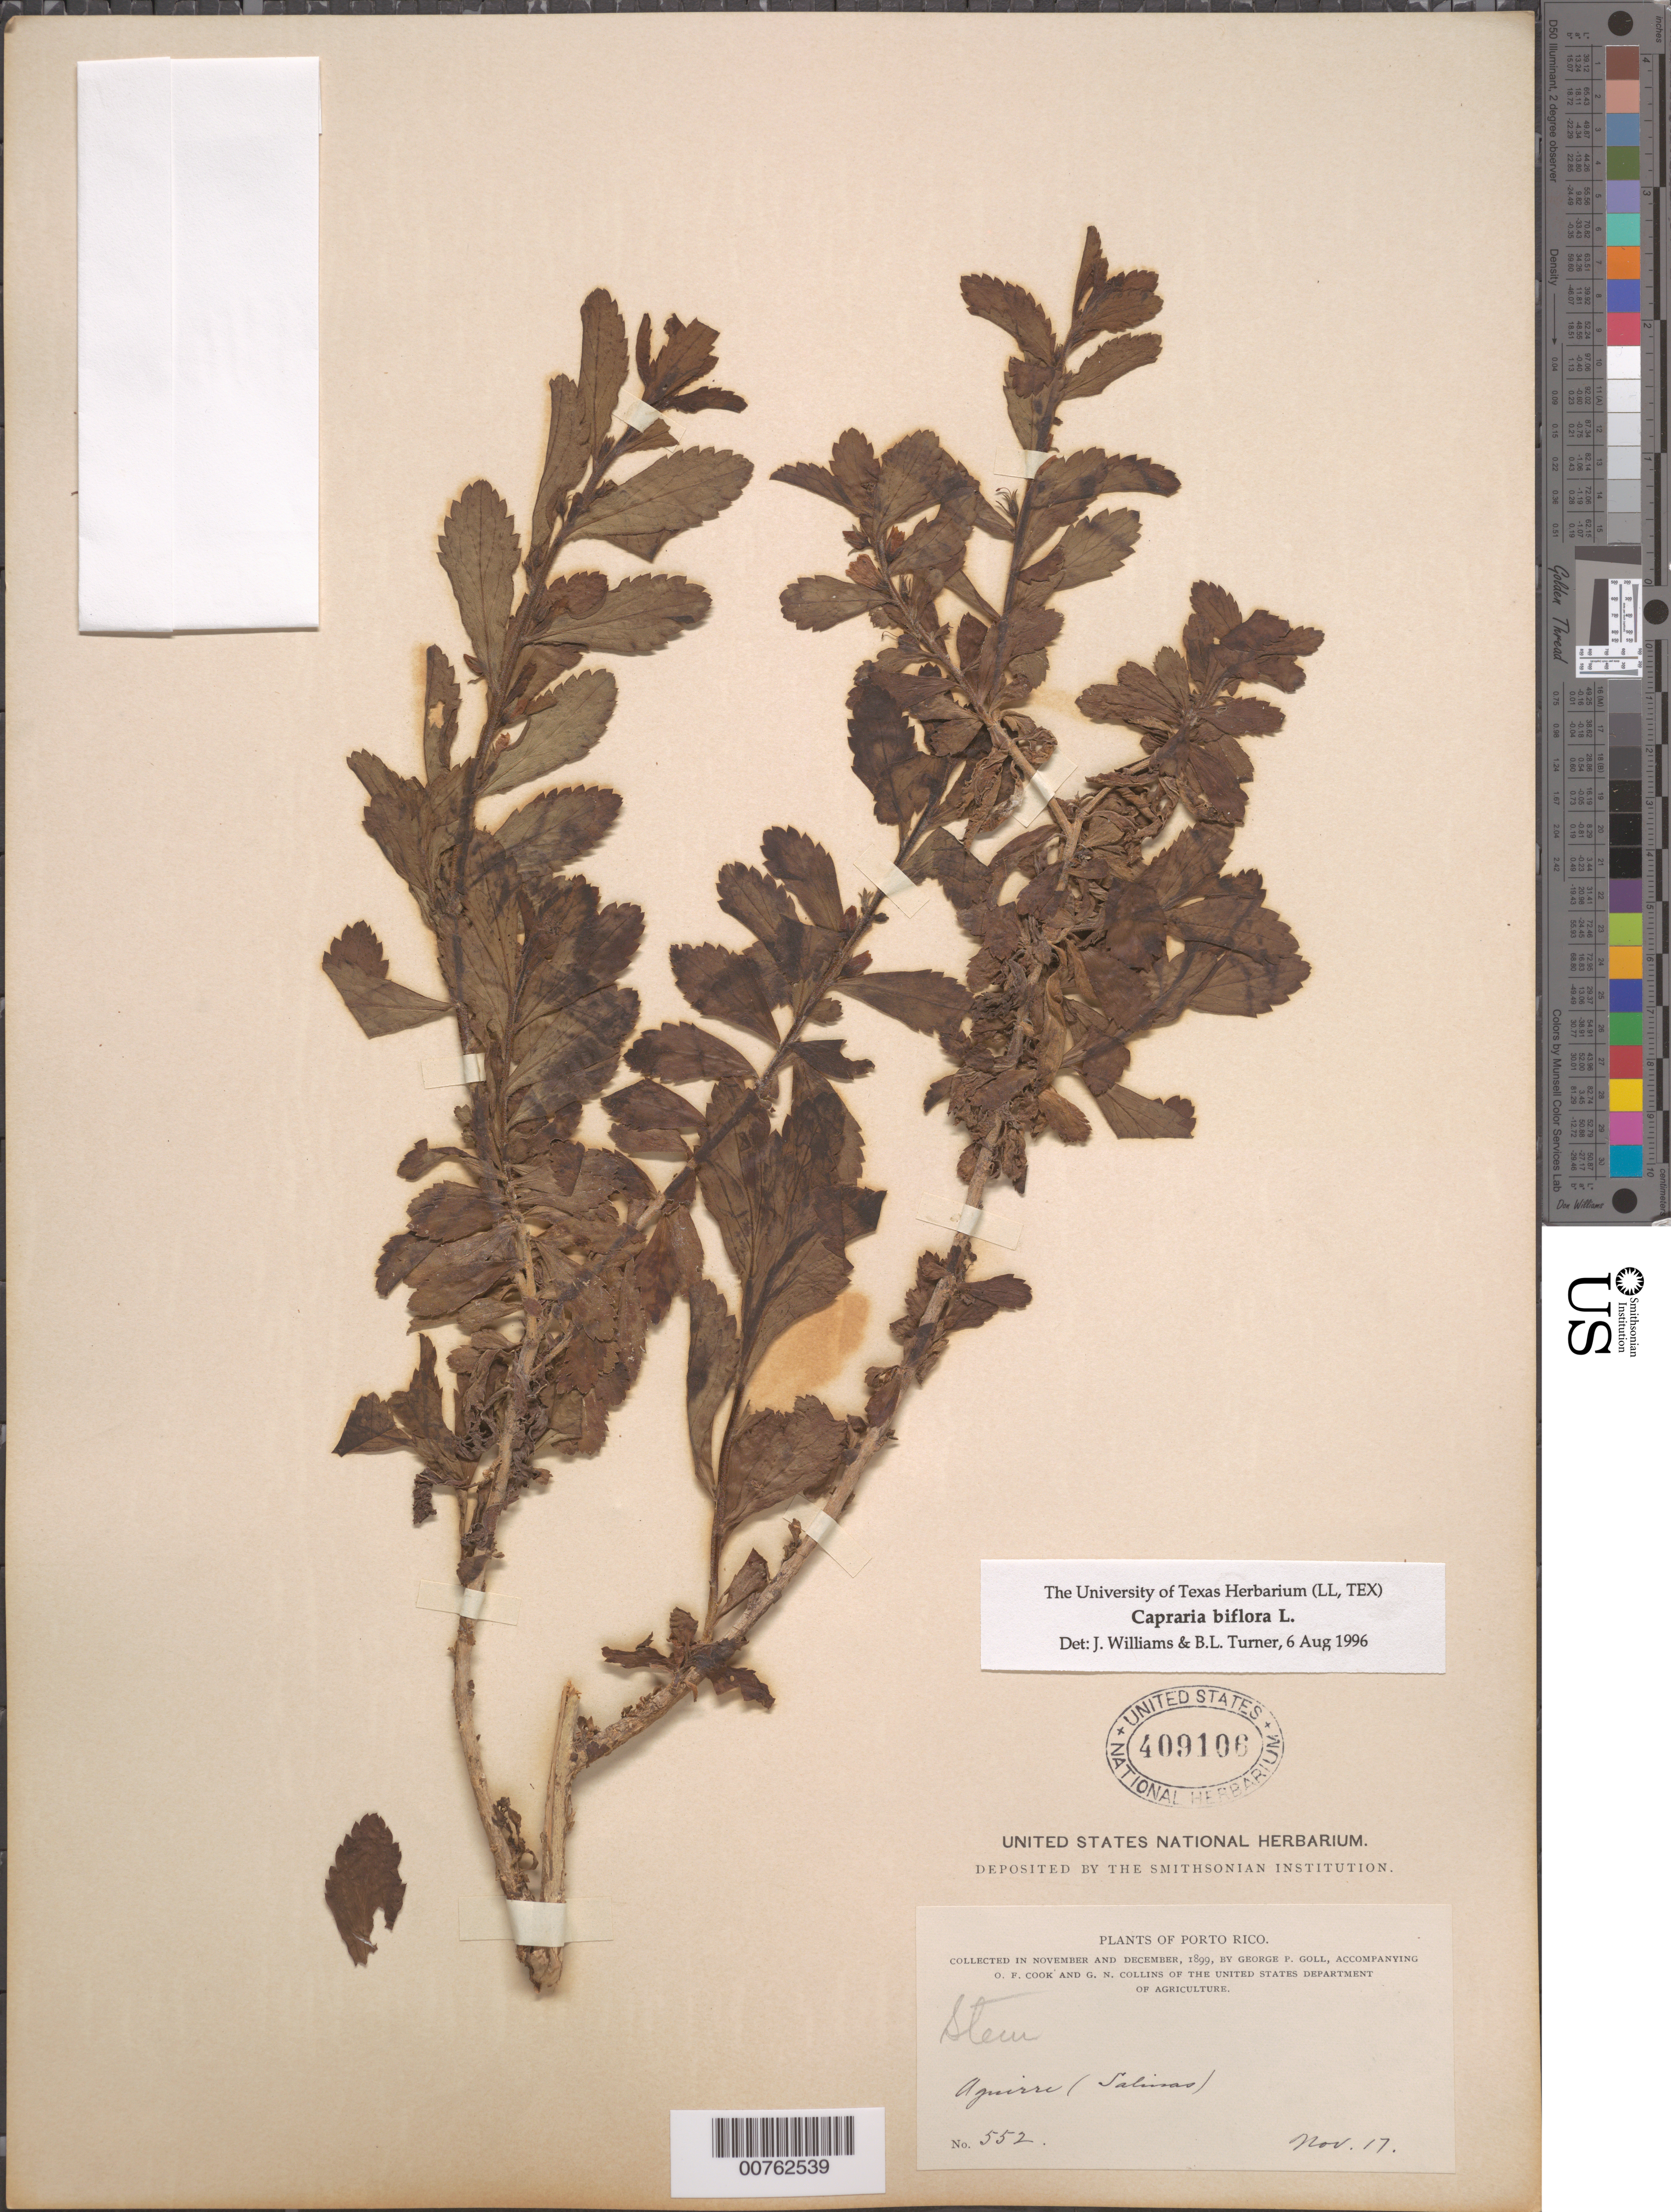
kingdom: Plantae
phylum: Tracheophyta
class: Magnoliopsida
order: Lamiales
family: Scrophulariaceae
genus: Capraria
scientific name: Capraria biflora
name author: L.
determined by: Williams, J.; Turner, B. L.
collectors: G. Goll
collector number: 552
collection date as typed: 17 Nov 1899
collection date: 1899-11-17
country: Puerto Rico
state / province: Salinas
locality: Aguirre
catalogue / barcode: US 409106